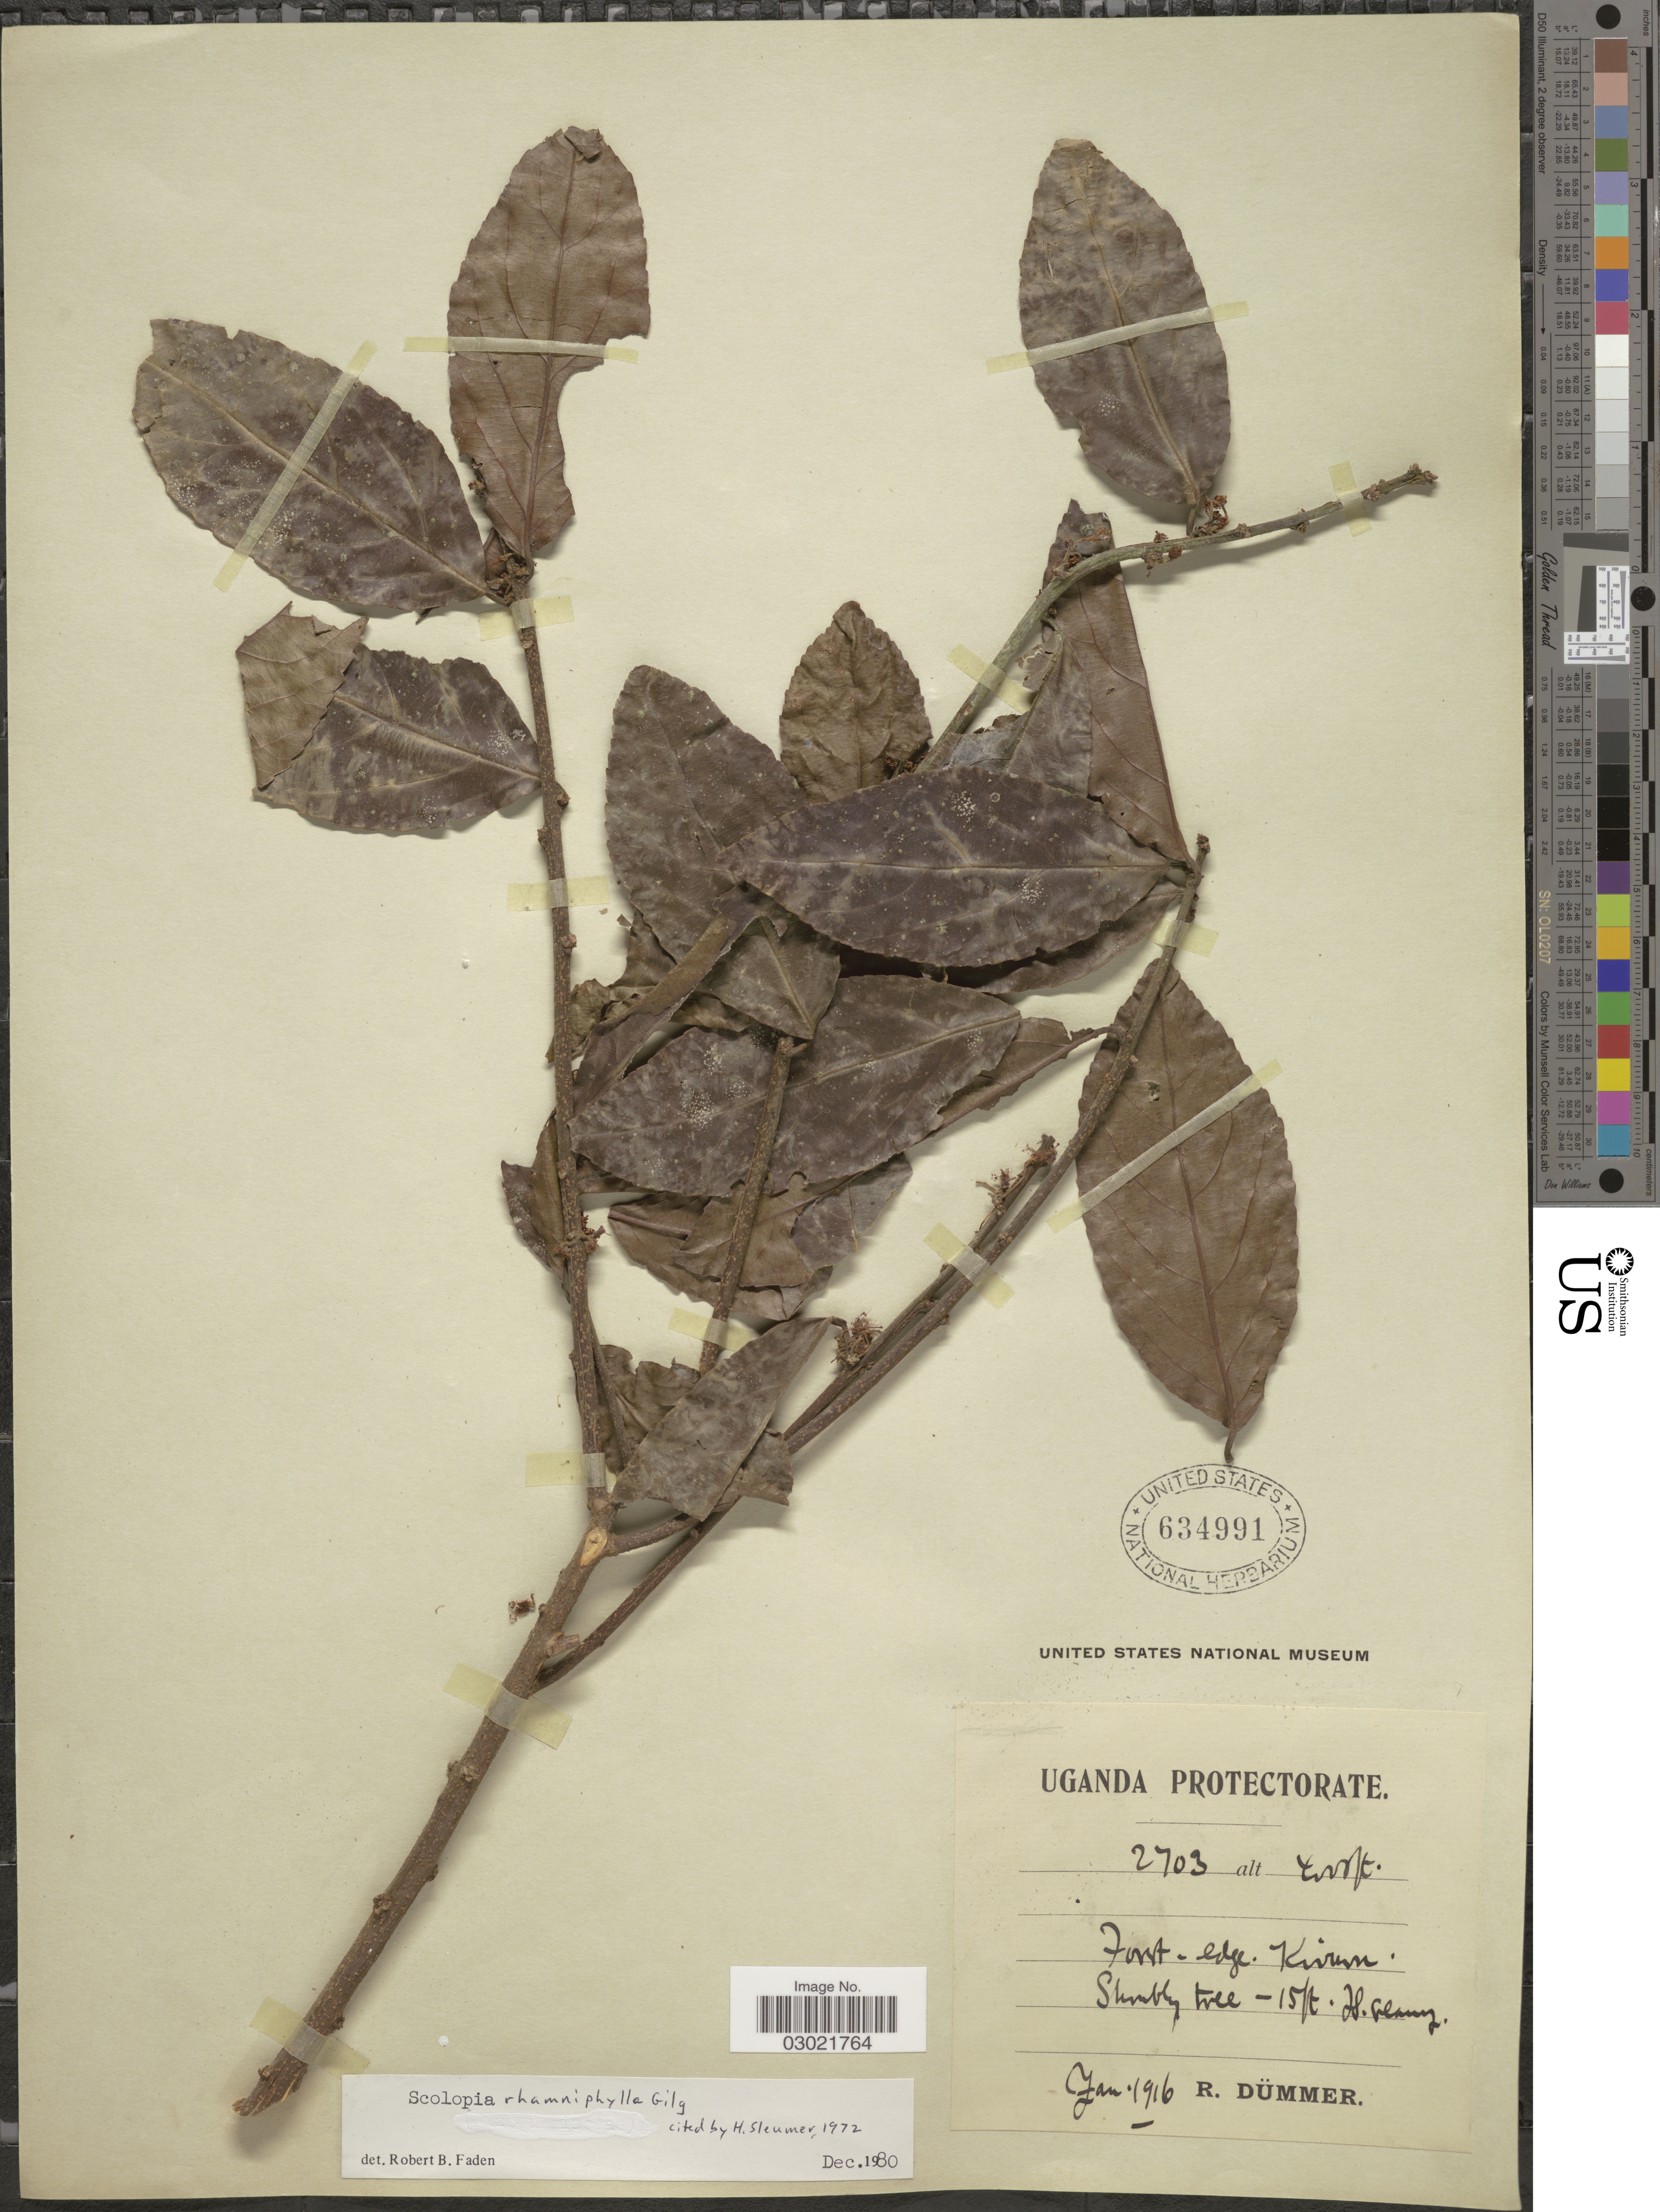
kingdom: Plantae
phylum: Tracheophyta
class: Magnoliopsida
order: Malpighiales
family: Salicaceae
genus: Scolopia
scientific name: Scolopia rhamniphylla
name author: Gilg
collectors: R. A. Dümmer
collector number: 2703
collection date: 1916-01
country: Uganda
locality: Forest edge Kivuvu.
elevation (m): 1219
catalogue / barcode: US 634991